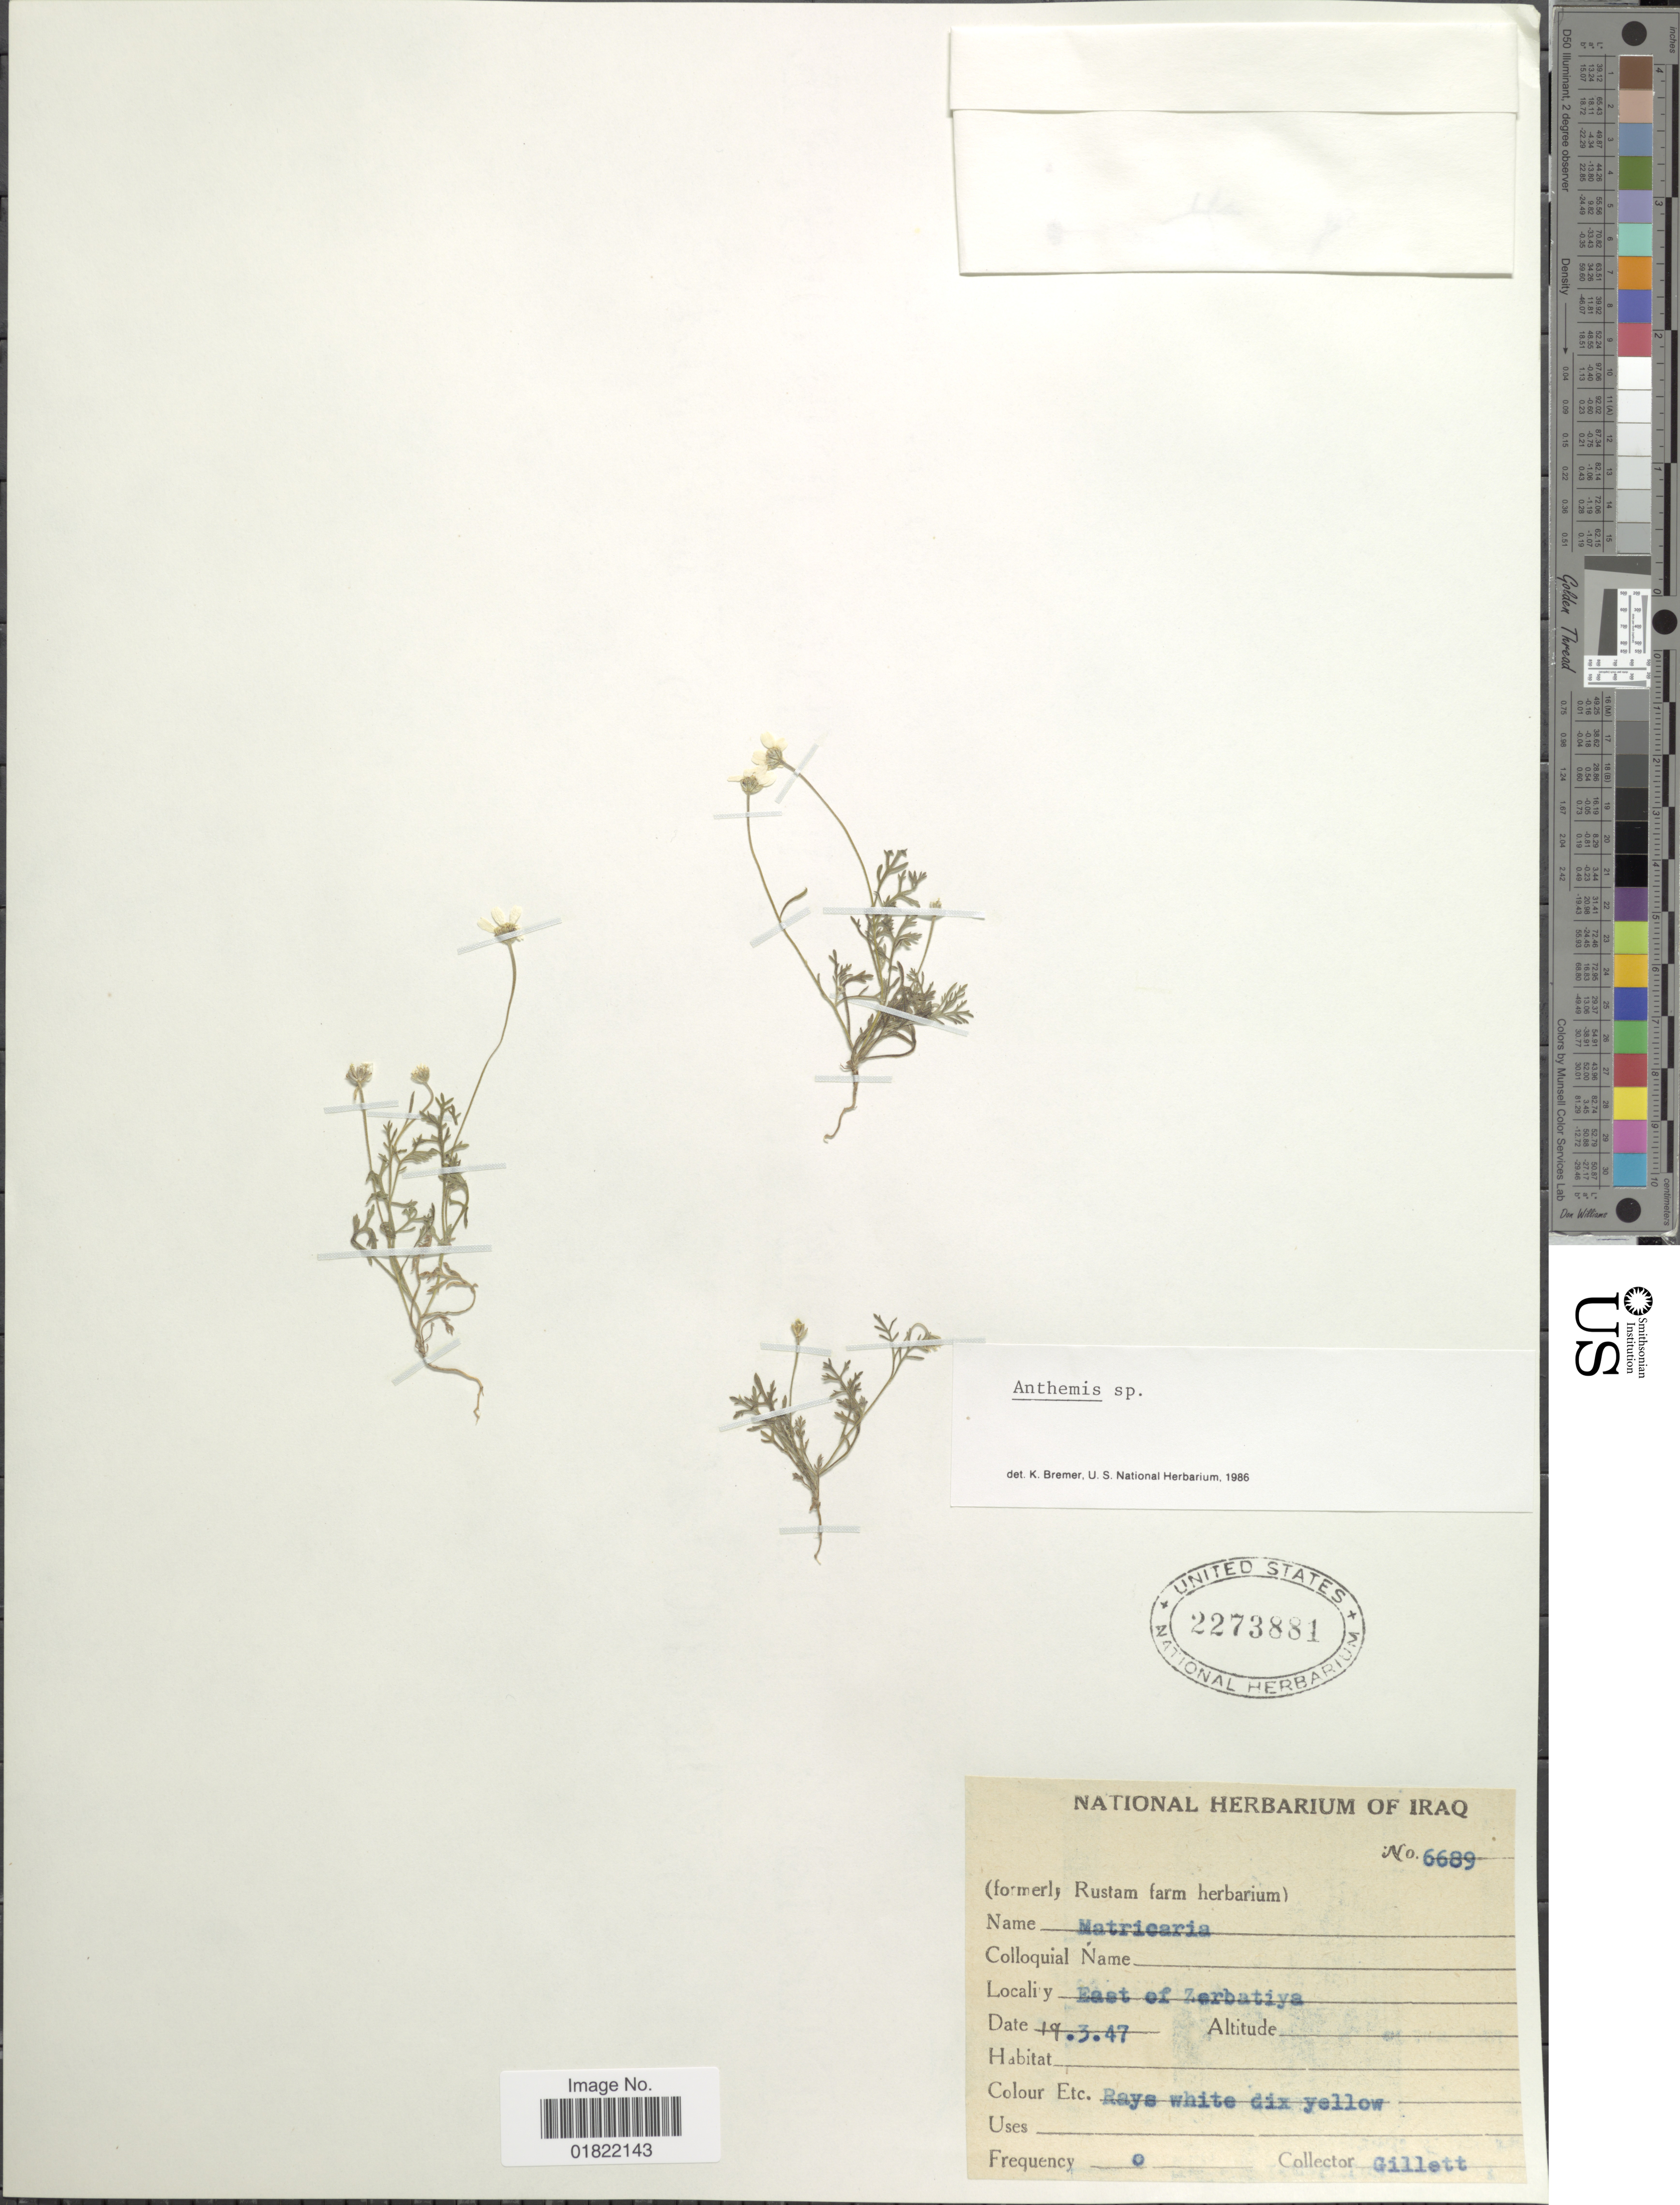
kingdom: Plantae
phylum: Tracheophyta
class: Magnoliopsida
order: Asterales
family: Asteraceae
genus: Anthemis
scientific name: Anthemis sp.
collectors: Gillett, --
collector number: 6689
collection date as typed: Transcribed d/m/y: 19/3/47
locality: East of Zerbatiya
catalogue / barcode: US 2273881